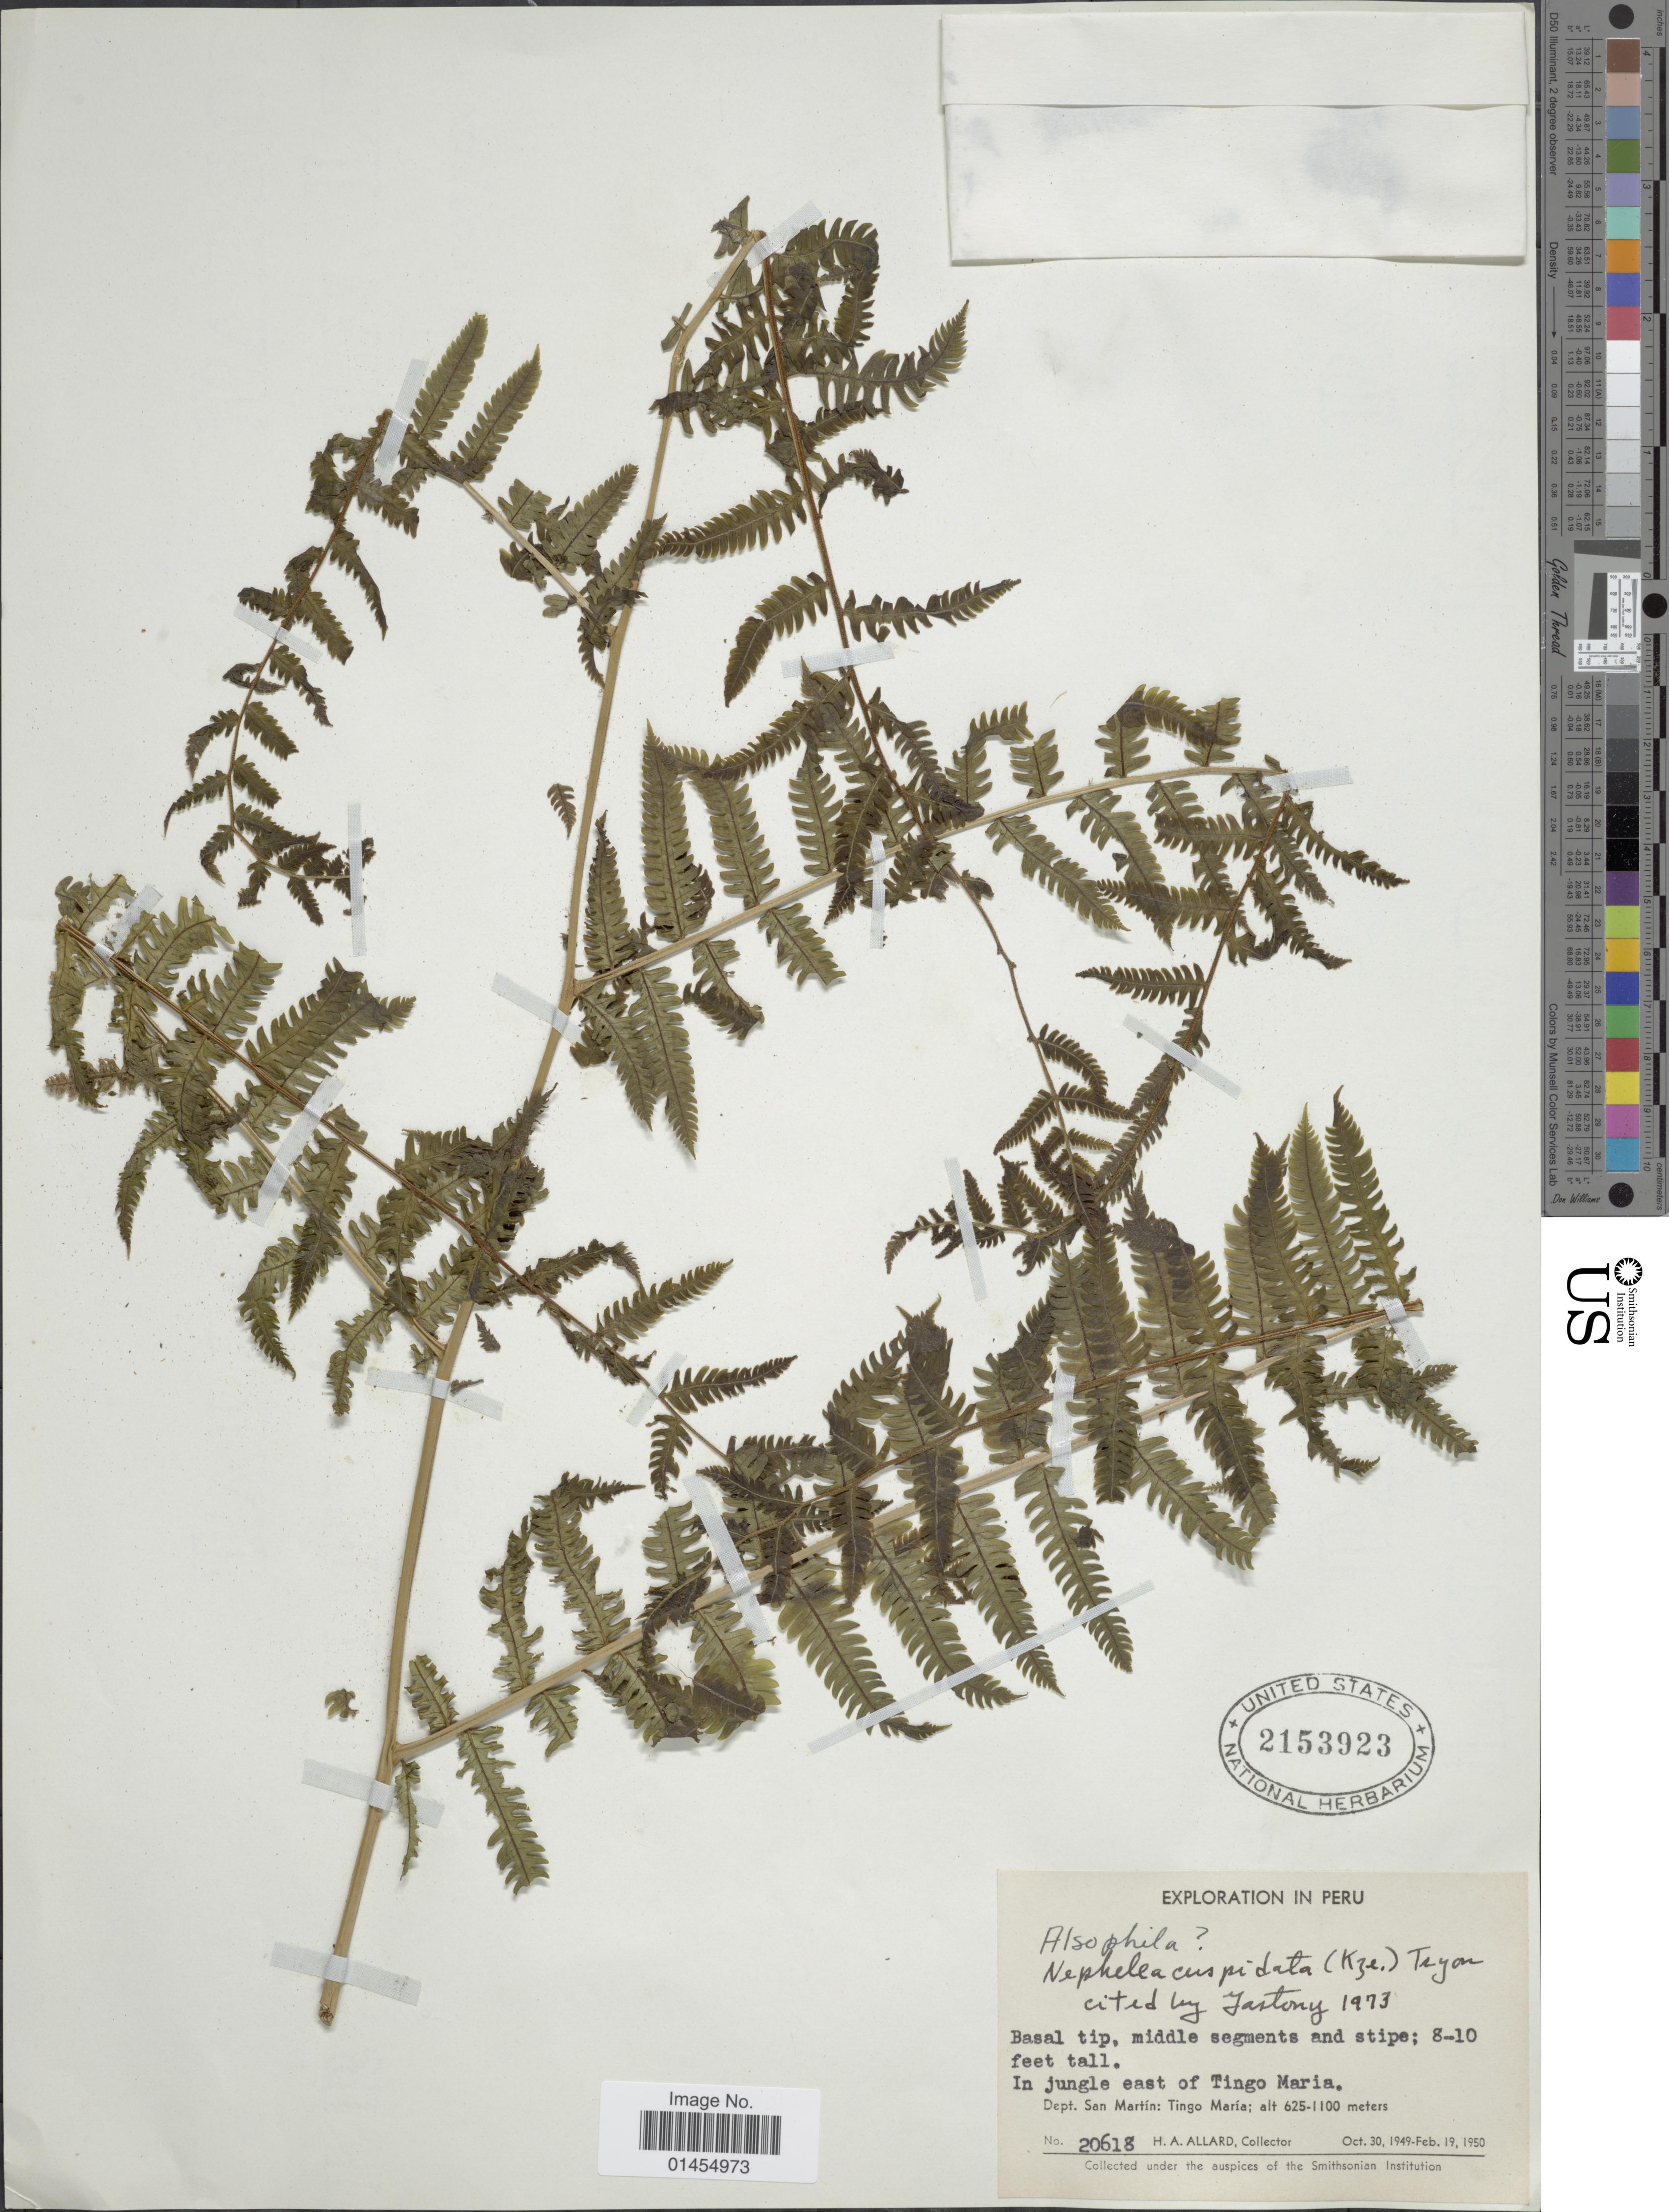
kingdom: Plantae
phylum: Tracheophyta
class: Polypodiopsida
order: Cyatheales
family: Cyatheaceae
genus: Alsophila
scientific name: Alsophila cuspidata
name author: (Kunze) D.S. Conant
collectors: H. A. Allard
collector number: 20618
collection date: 1949-10-30/1950-02-19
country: Peru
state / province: San Martín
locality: Tingo María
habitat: in jungle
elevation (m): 625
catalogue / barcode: US 2153923